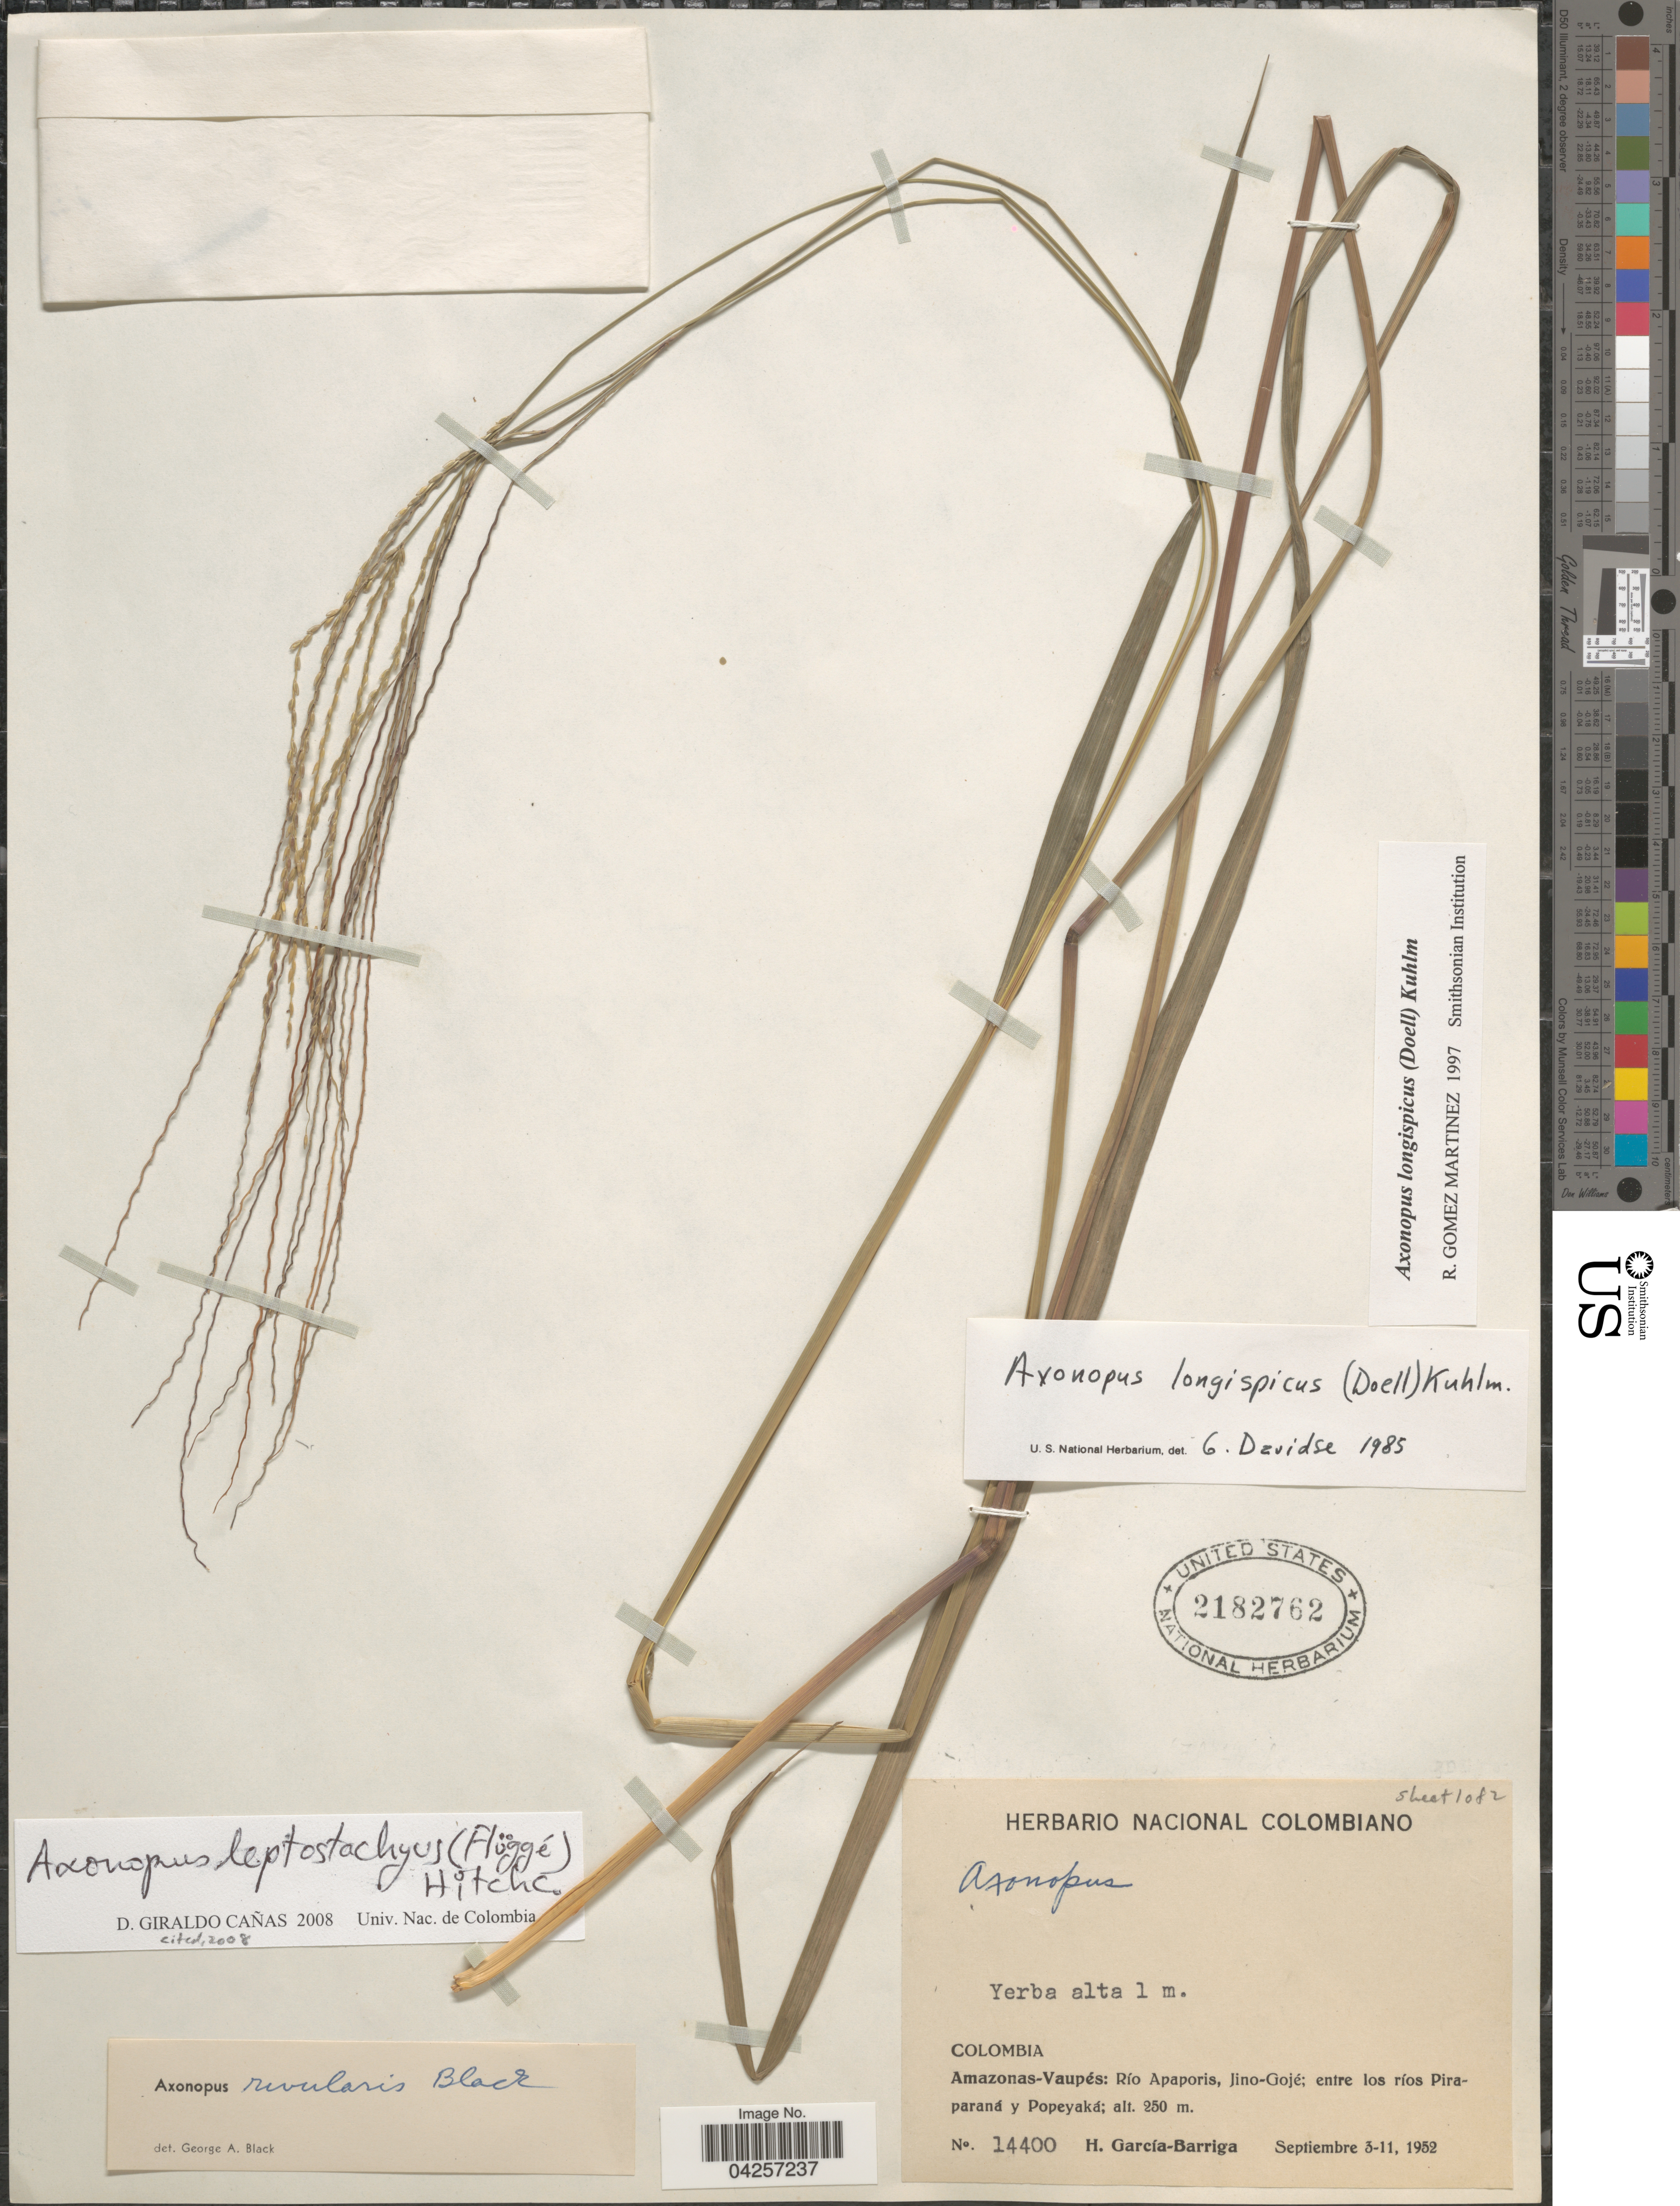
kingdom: Plantae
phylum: Tracheophyta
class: Liliopsida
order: Poales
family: Poaceae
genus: Axonopus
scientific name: Axonopus leptostachyus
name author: (Flüggé) Hitchc.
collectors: H. García Barriga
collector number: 14400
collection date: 1952-09-03/1952-09-11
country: Colombia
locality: Amazonas-Vaupés: Río Apaporis, Jino-Gojé; entre los ríos Piraparaná y Popeyaká.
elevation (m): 250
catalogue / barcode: US 2182762